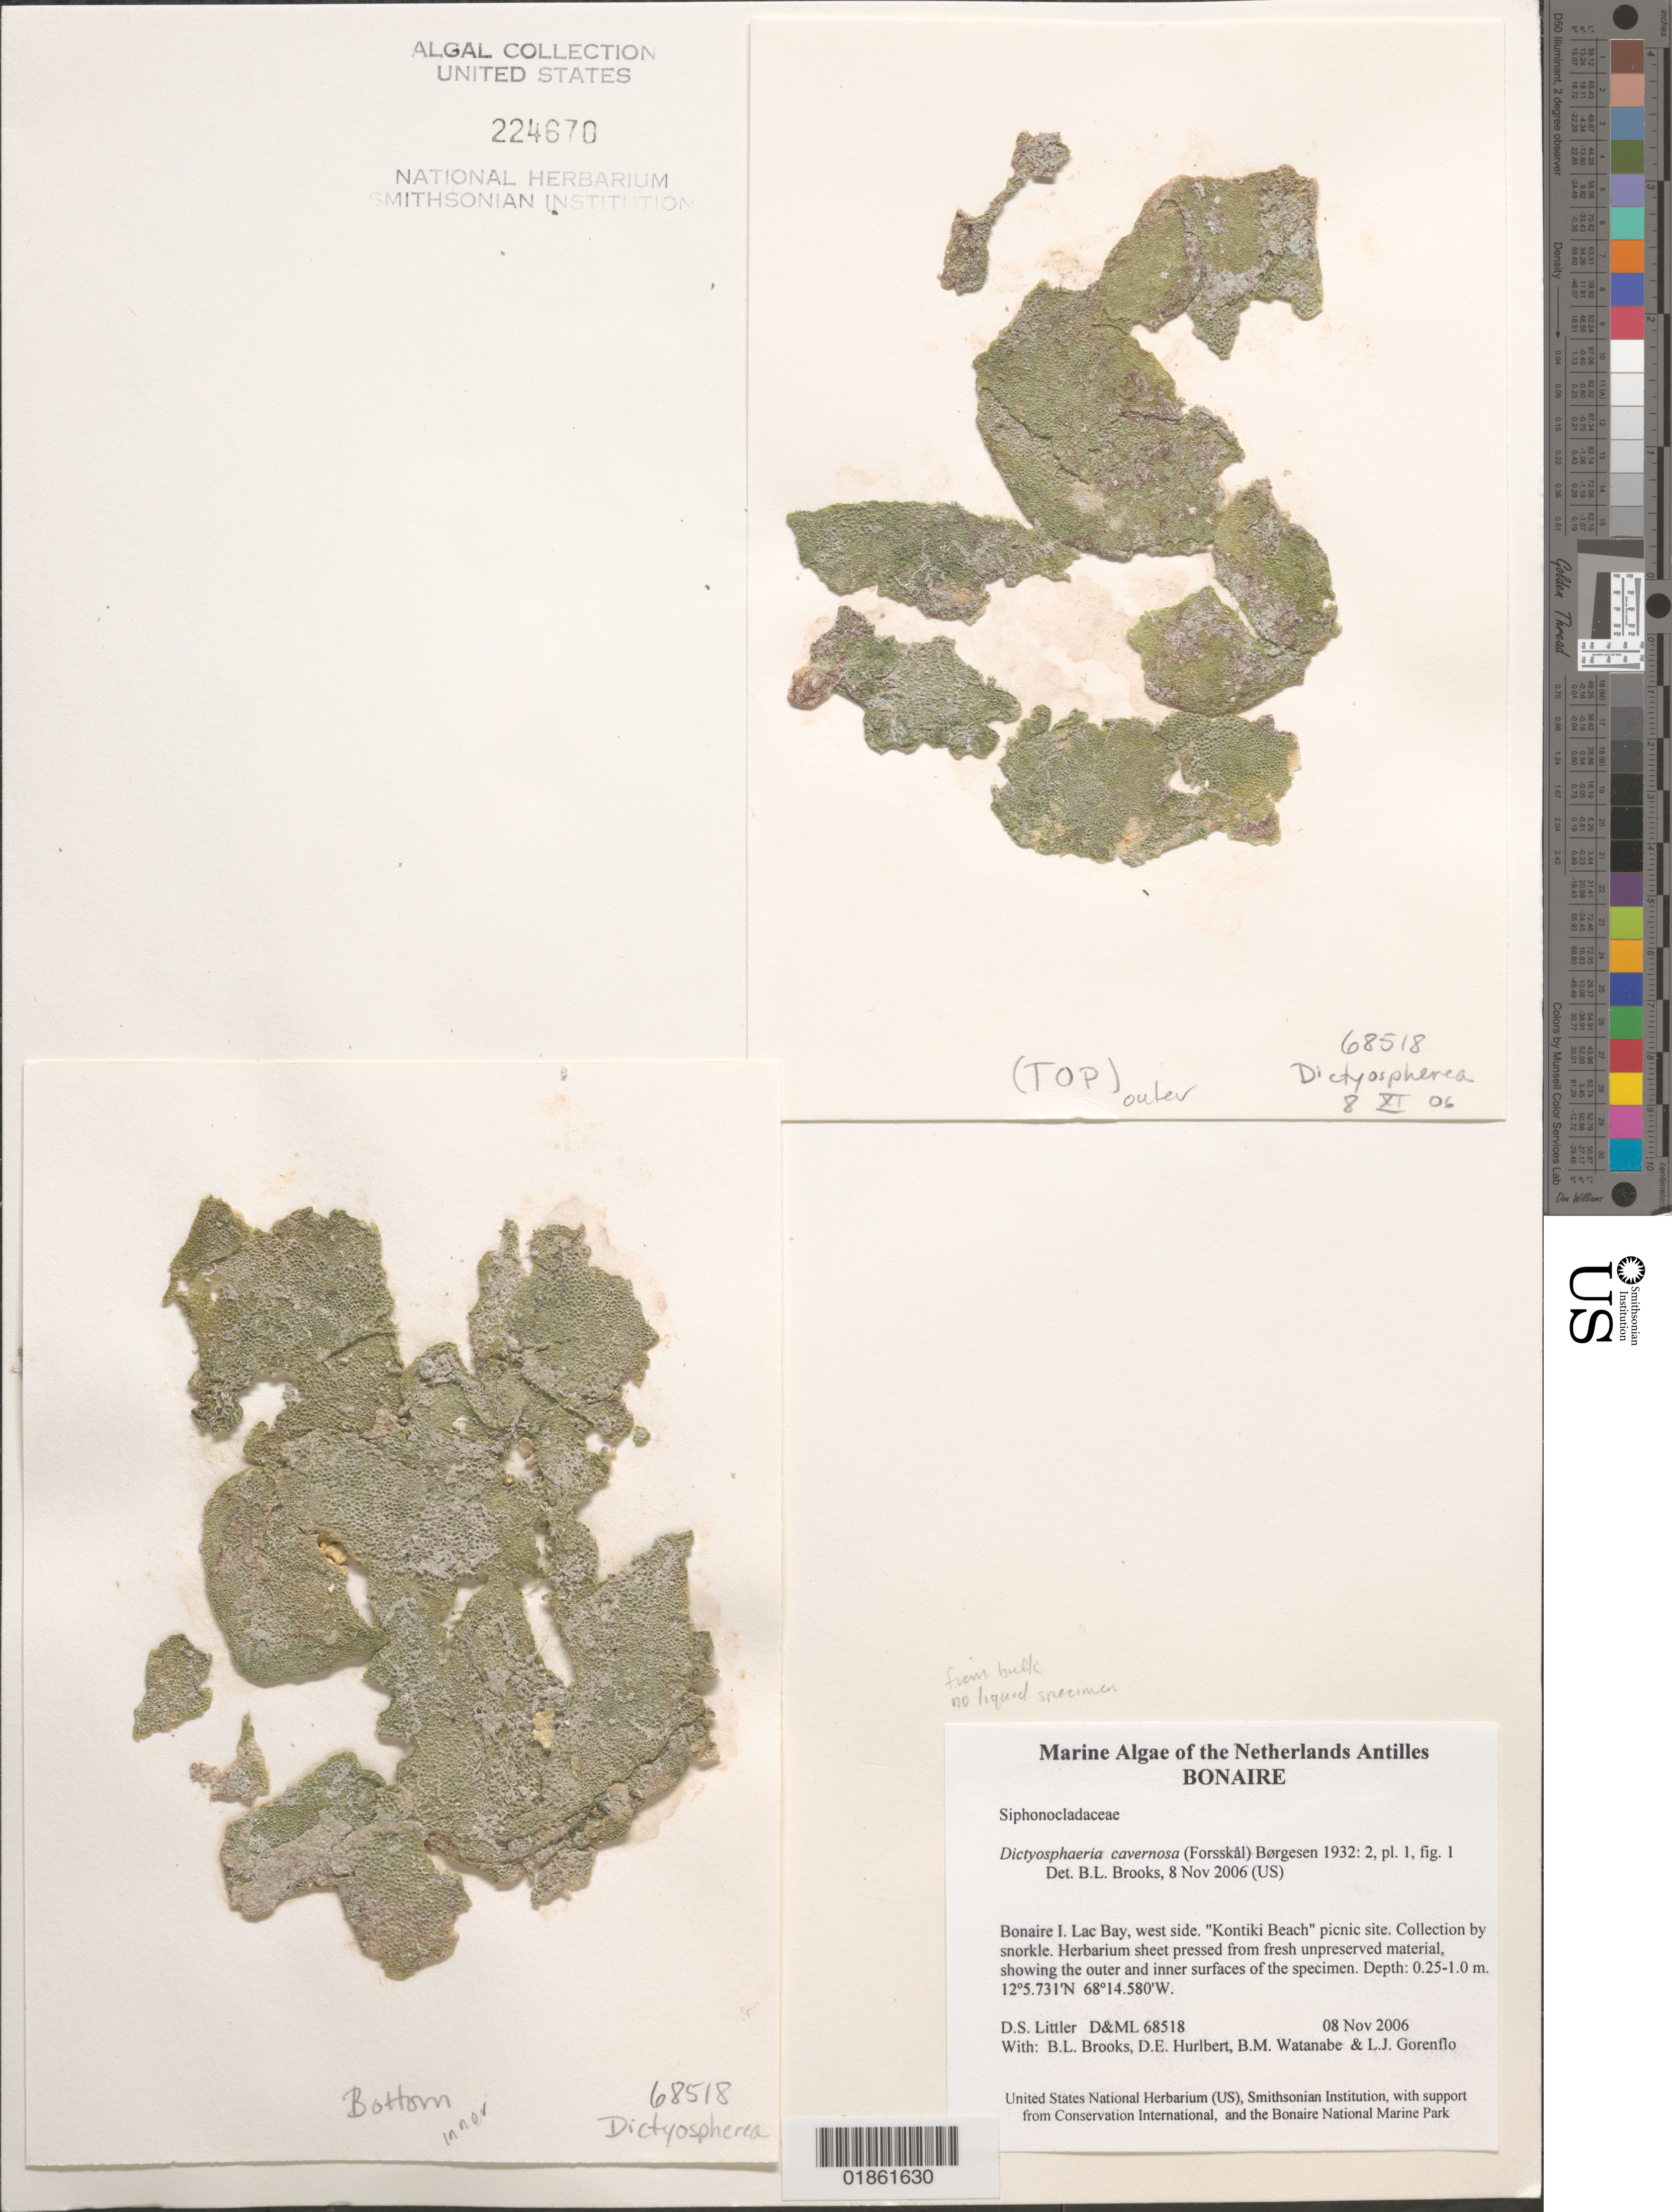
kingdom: Plantae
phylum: Chlorophyta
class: Ulvophyceae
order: Siphonocladales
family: Siphonocladaceae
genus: Dictyosphaeria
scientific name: Dictyosphaeria sp.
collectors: D. S. Littler, M. M. Littler, D. Hurlburt & L. Gorenflo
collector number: D&ML 68518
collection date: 2006-11-08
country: Netherlands Antilles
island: Bonaire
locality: Bonaire. Lac Bay W side. Kontiki Beach.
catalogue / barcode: US 224670